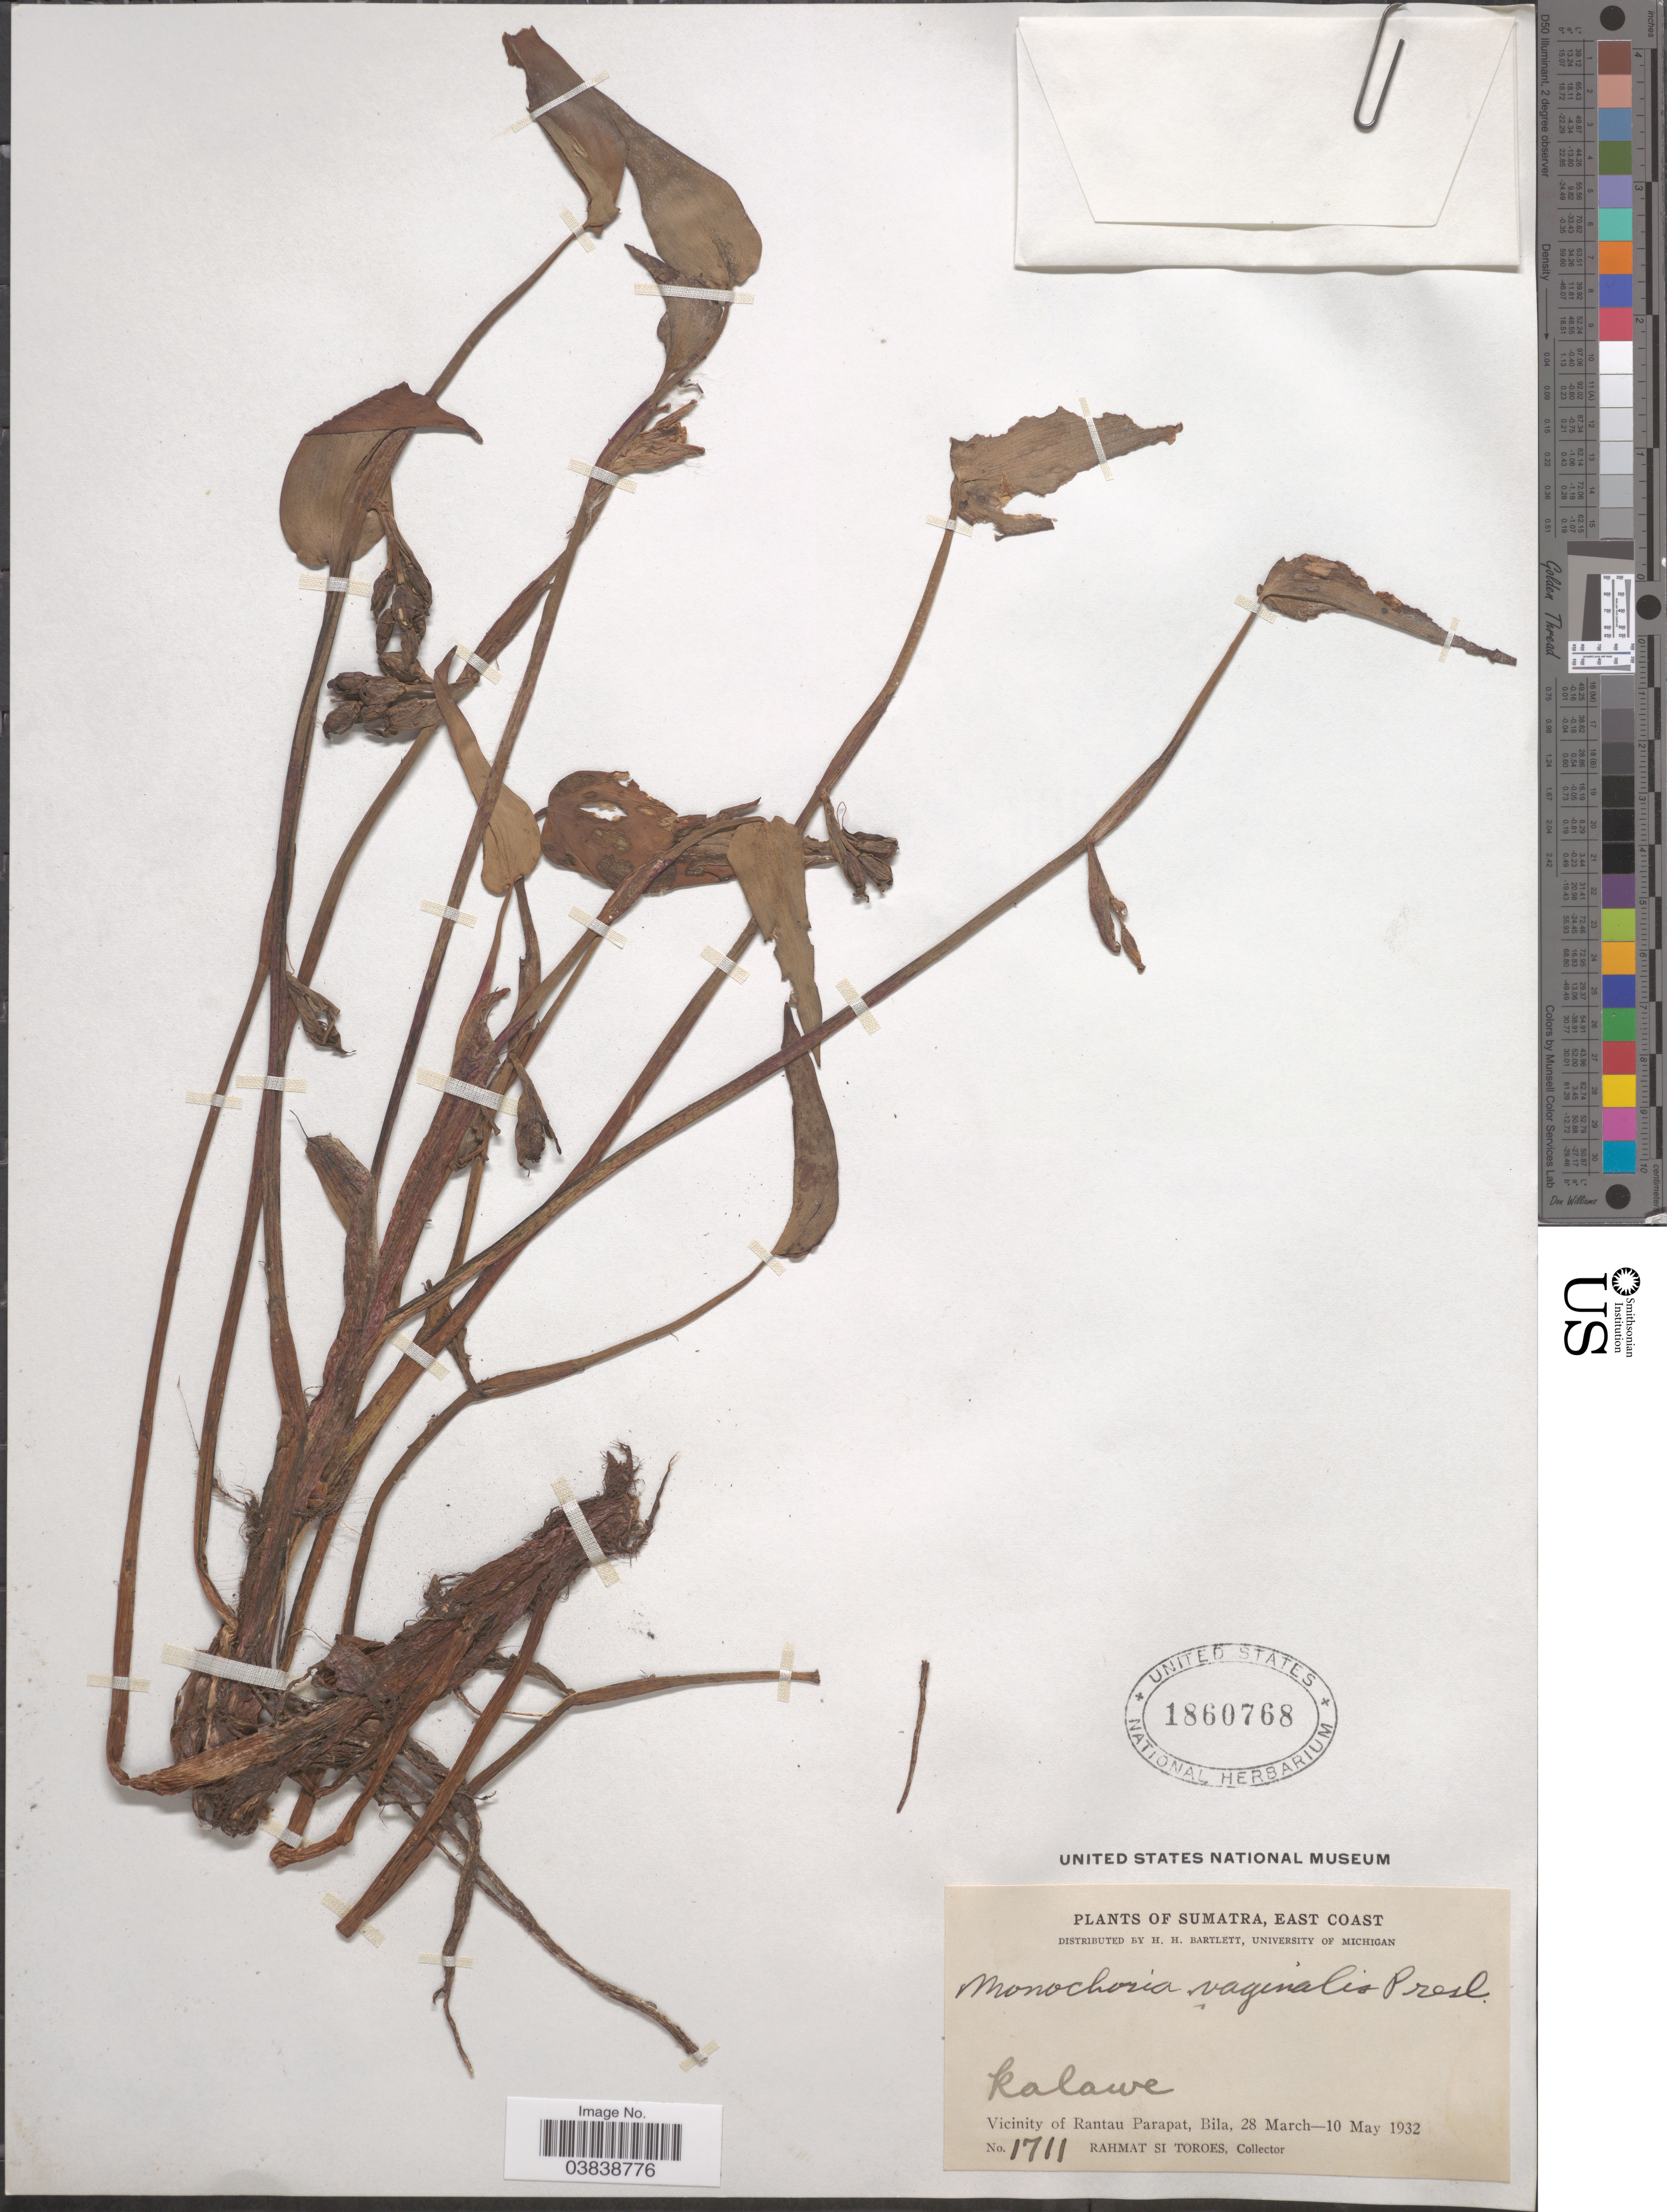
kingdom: Plantae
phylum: Tracheophyta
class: Liliopsida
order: Commelinales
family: Pontederiaceae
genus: Monochoria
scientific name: Monochoria vaginalis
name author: (Burm. f.) C. Presl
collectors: Rahmat Si Boeea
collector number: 1711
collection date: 1932-03-28/1932-05-10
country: Indonesia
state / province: Sumatra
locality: Sumatra, East Coast. Vicinity of Rantau Parapat, Bila.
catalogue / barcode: US 1860768